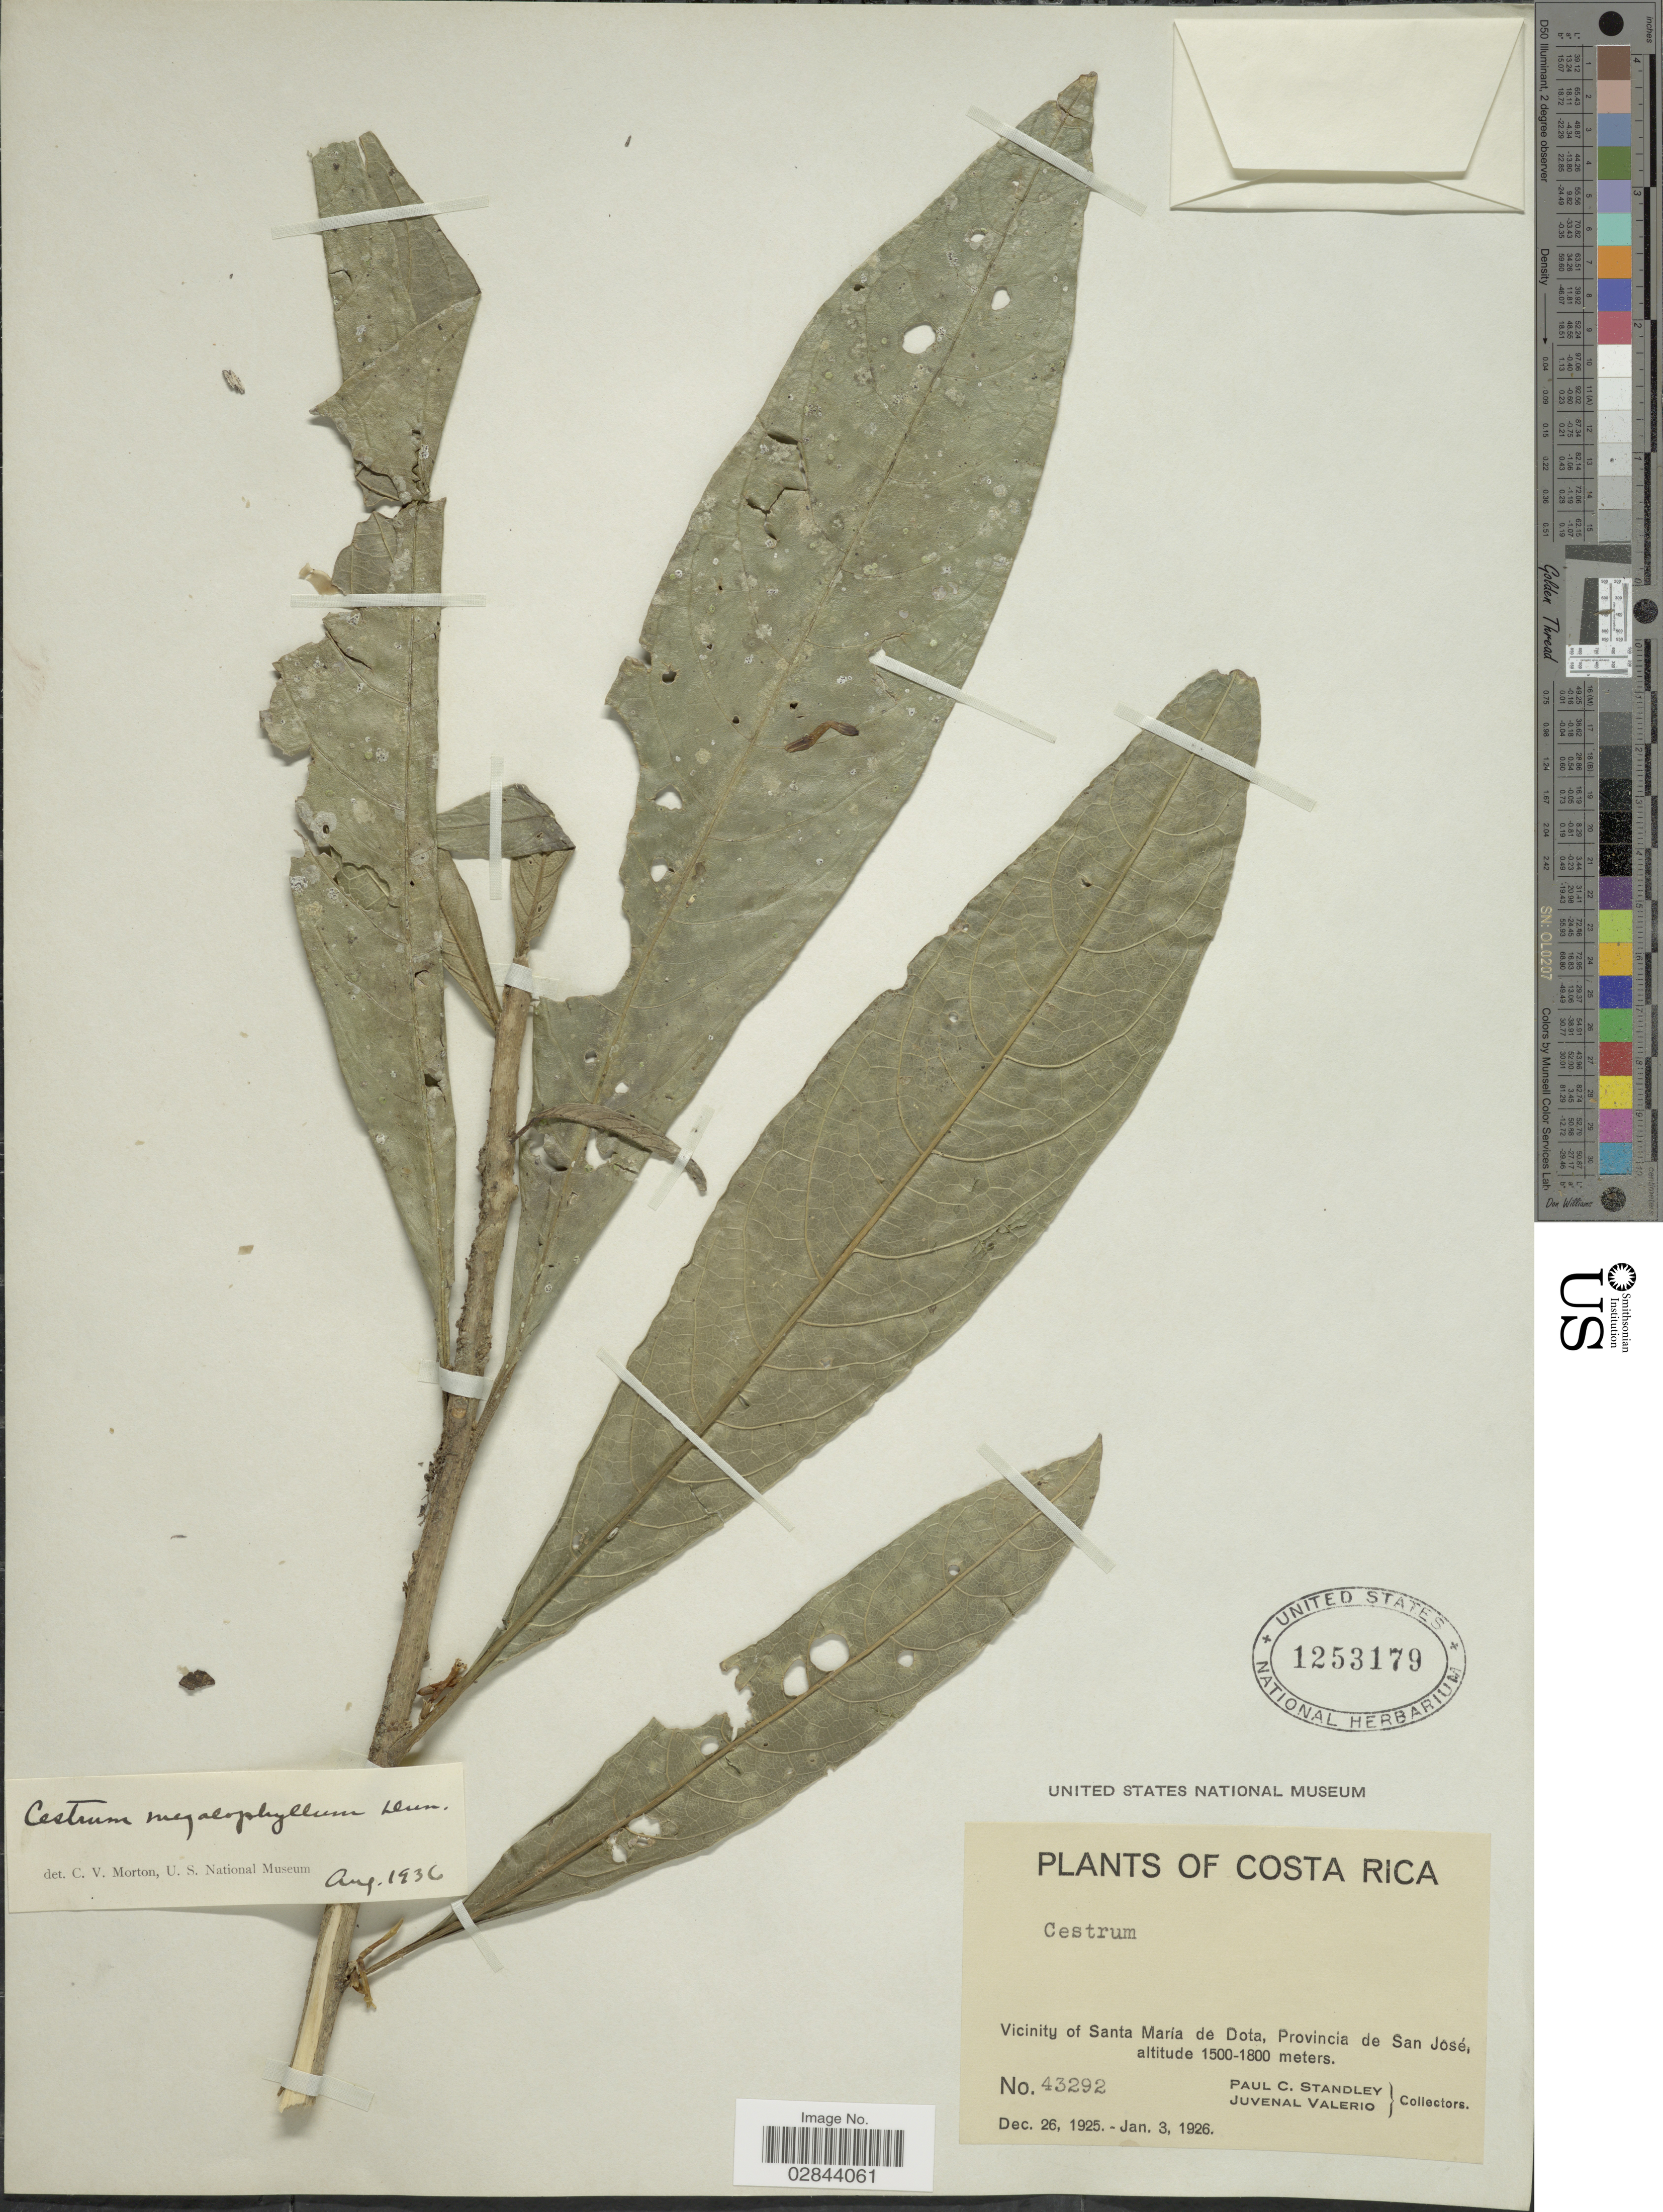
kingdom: Plantae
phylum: Tracheophyta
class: Magnoliopsida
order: Solanales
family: Solanaceae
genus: Cestrum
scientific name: Cestrum schlechtendahlii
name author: G. Don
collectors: P. C. Standley & J. Valerio R.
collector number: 43292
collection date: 1925-12-26/1926-01-03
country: Costa Rica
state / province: San José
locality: Vicinity of Santa María de Dota, Provincia de San José.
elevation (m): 1500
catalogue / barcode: US 1253179